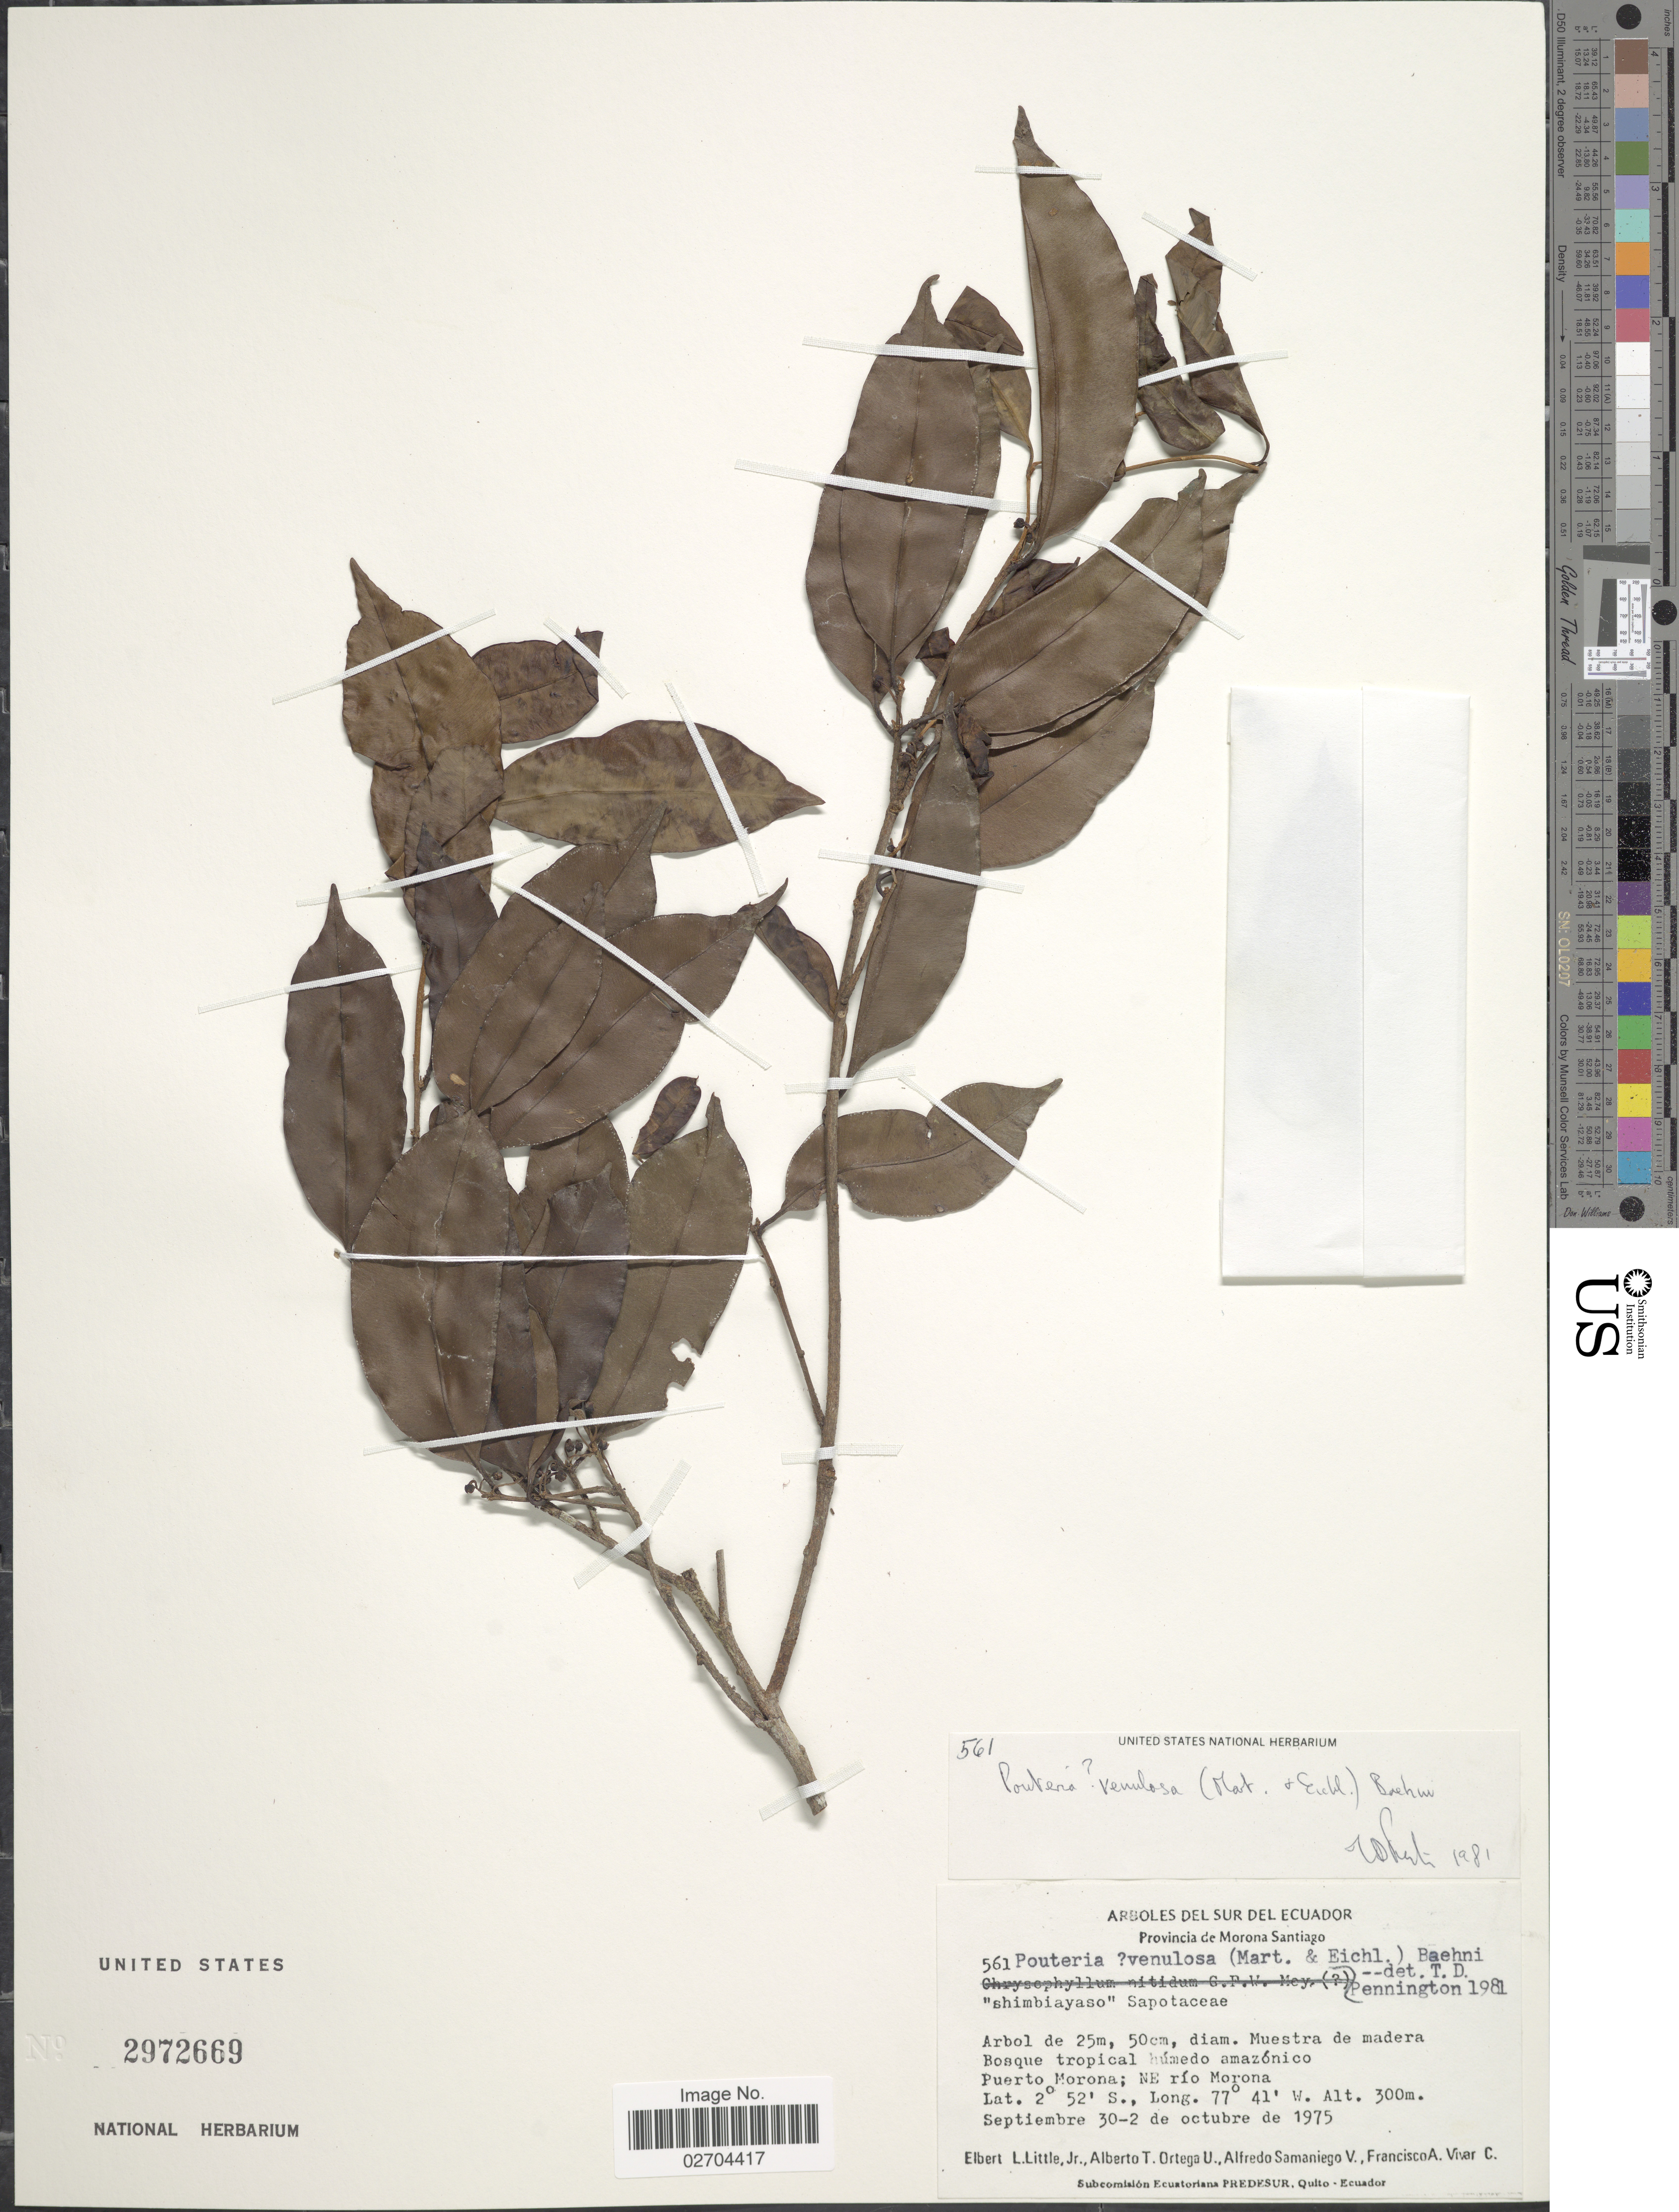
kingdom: Plantae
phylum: Tracheophyta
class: Magnoliopsida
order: Ericales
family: Sapotaceae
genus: Micropholis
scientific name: Micropholis venulosa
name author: (Mart. & Eichler) Pierre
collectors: E. L. Little, A. T. Ortega U., A. V. Samaniego & F. A. Vivar C.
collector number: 561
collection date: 1975-09-30/1975-10-02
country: Ecuador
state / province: Morona-Santiago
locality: Provincia de Morona Santiago. Puerto Morona: NE rio Morona.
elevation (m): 300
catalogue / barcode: US 2972669